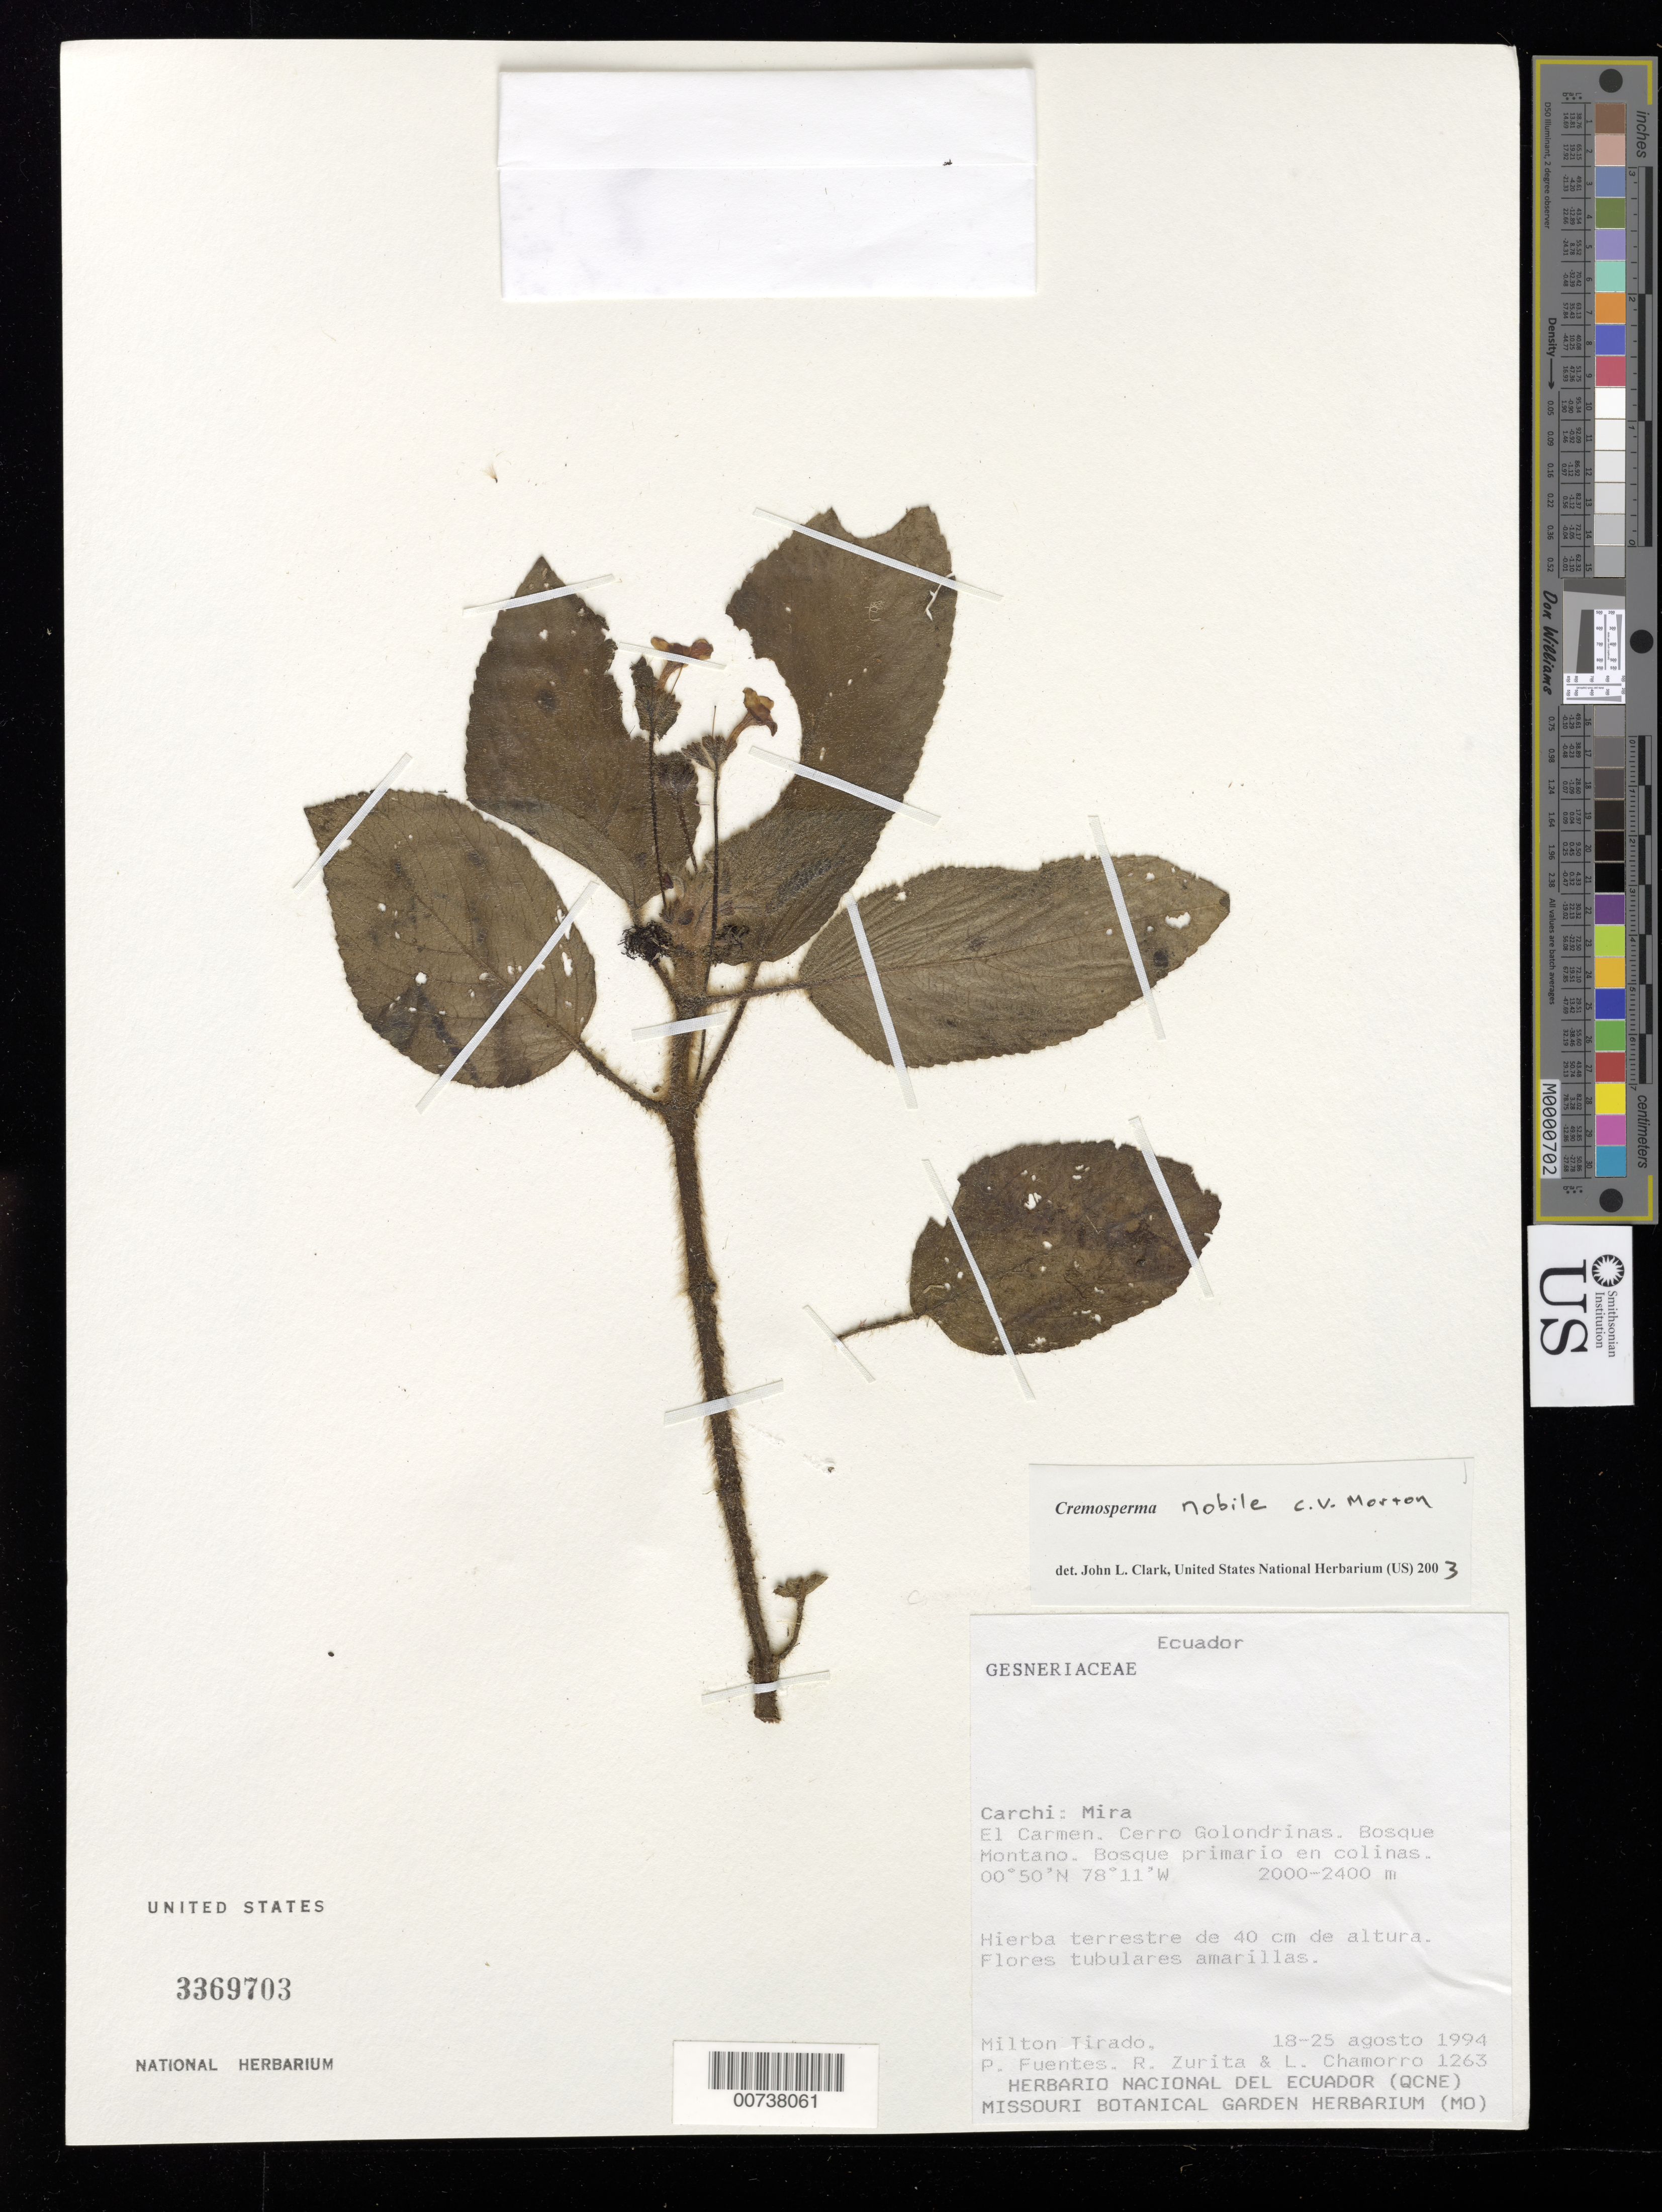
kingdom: Plantae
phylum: Tracheophyta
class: Magnoliopsida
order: Lamiales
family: Gesneriaceae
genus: Cremosperma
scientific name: Cremosperma nobile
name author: C.V. Morton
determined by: Clark, J. L., (SEL), The Marie Selby Botanical Garden (UNITED STATES)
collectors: M. Tirado, P. Fuentes, R. Zurita & L. Chamorro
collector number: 1263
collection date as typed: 18-25 Aug 1994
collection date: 1994-08-18/1994-08-25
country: Ecuador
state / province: Carchi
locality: Cantón Mira. El Carmen. Cerro Golondrinas.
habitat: Bosque Montano. Bosque primario en colinas.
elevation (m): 2000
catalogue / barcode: US 3369703